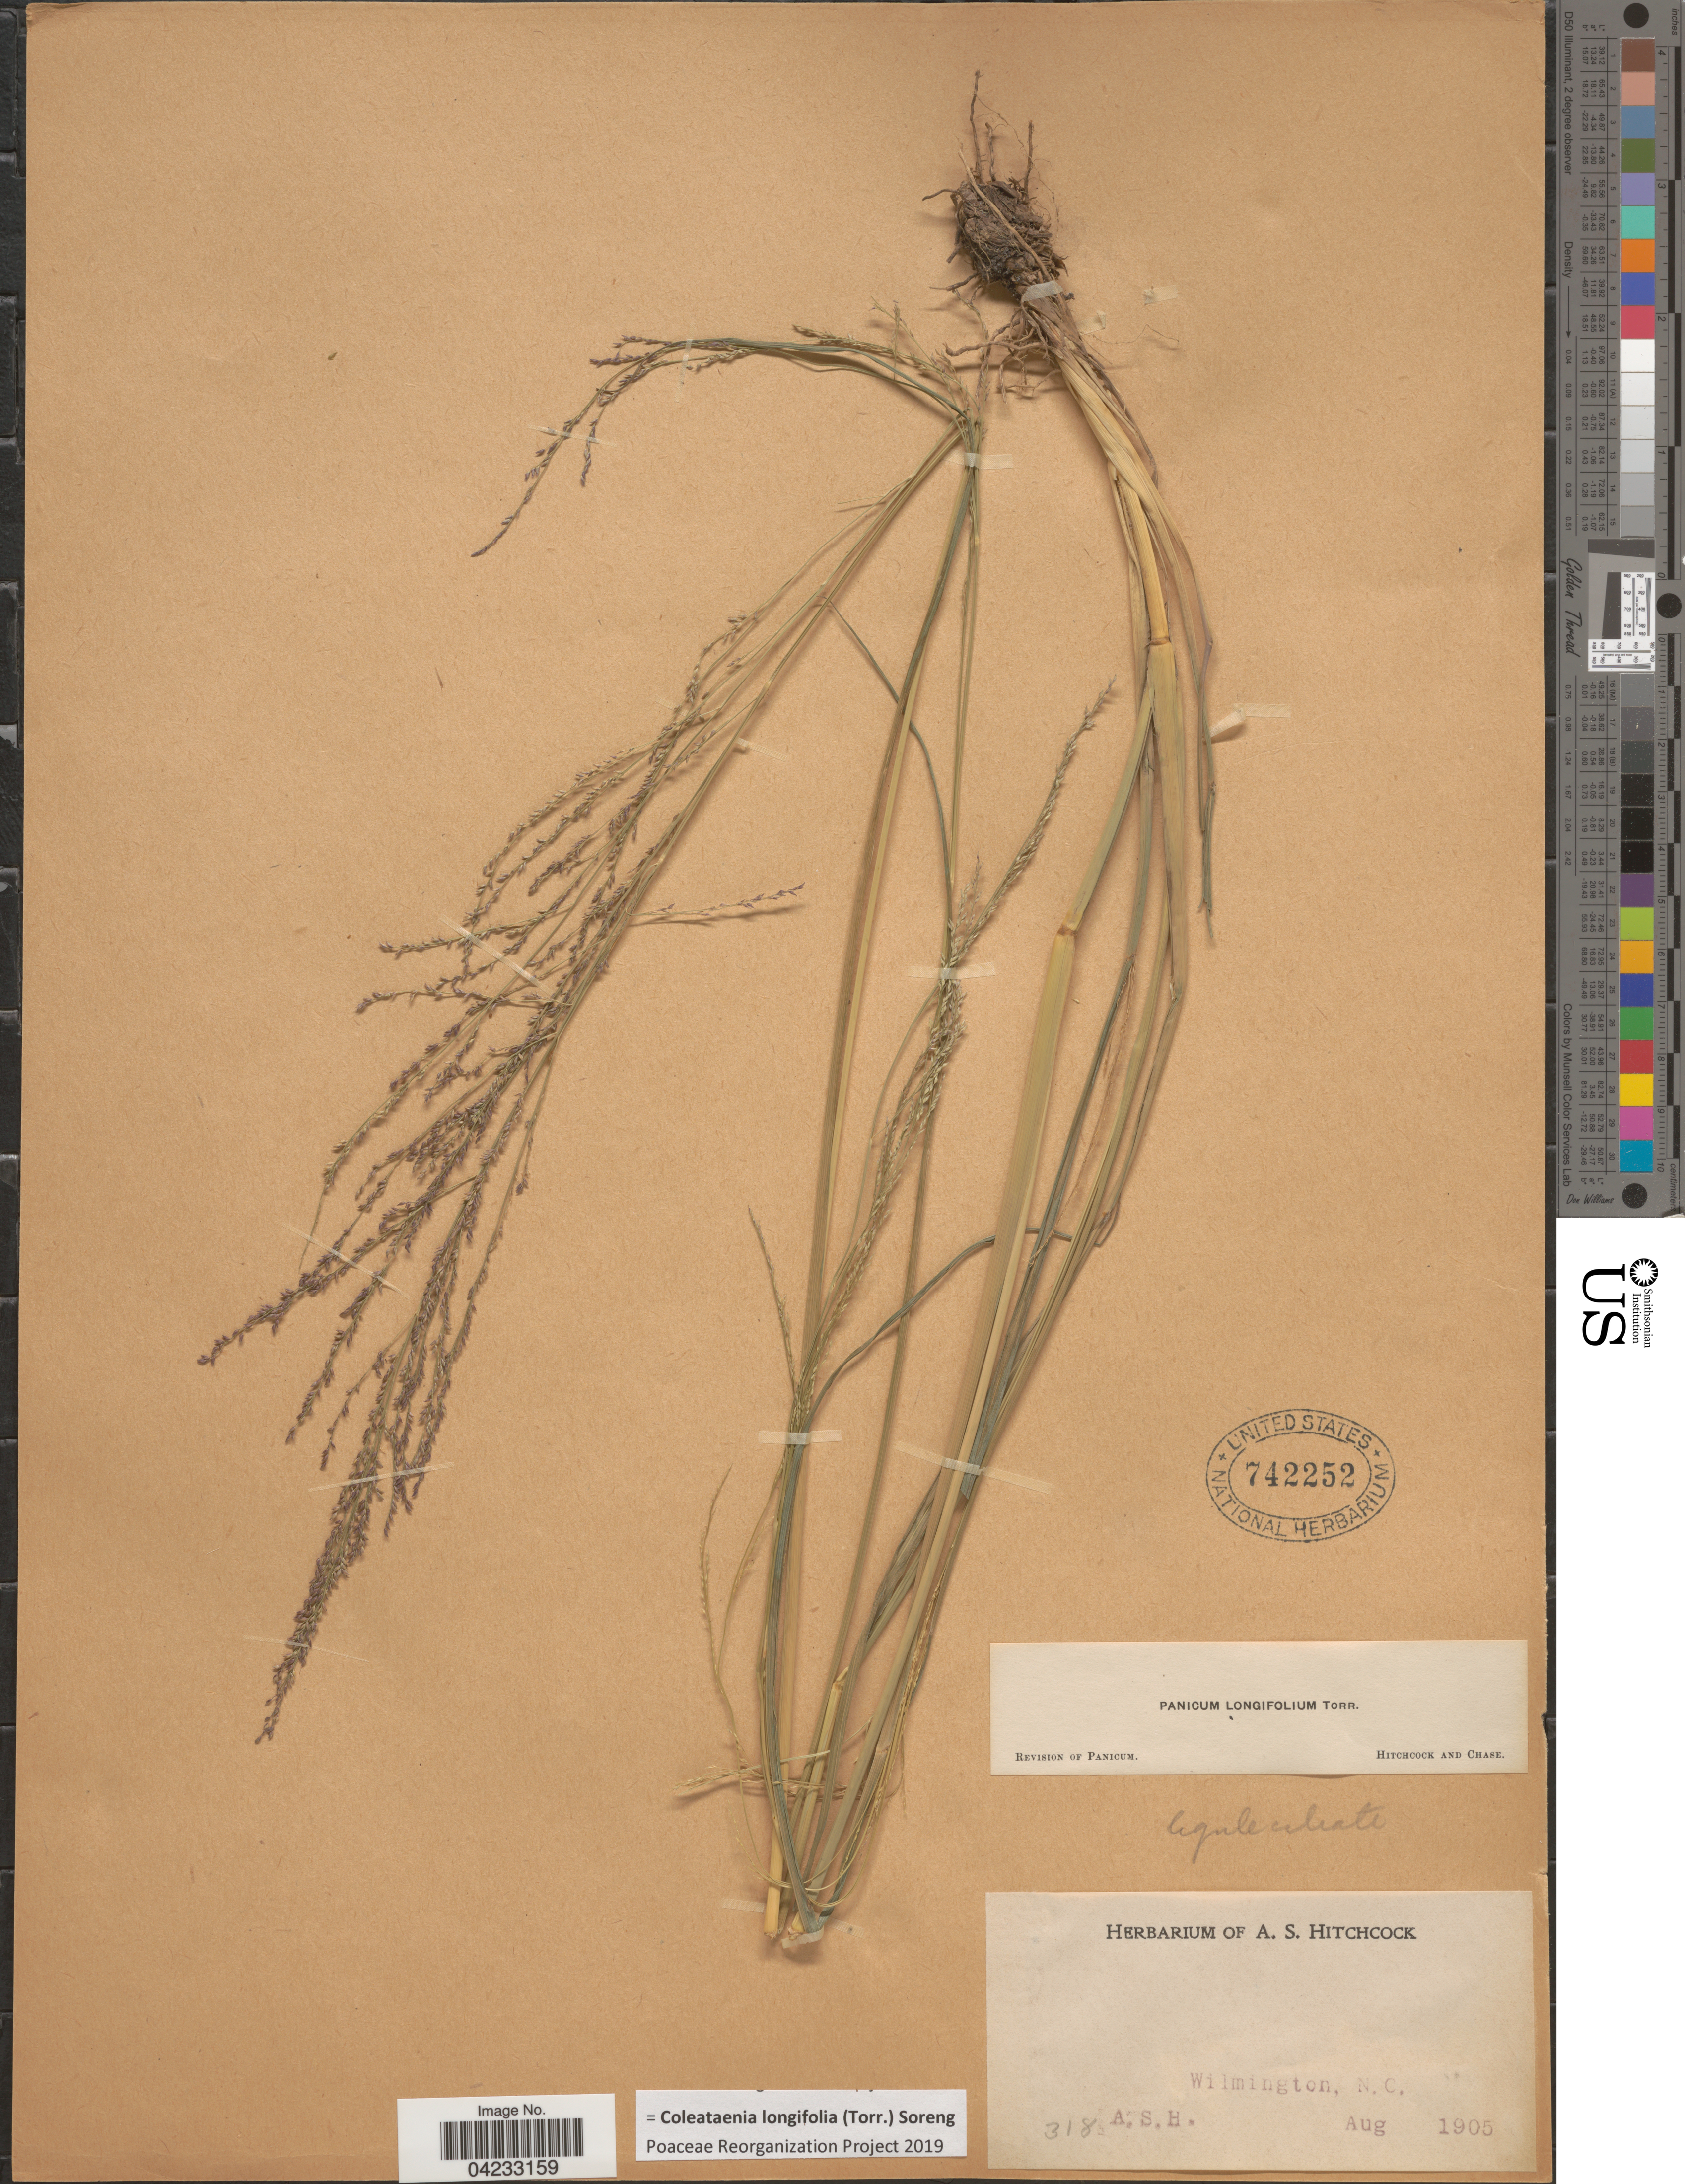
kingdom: Plantae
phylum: Tracheophyta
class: Liliopsida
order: Poales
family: Poaceae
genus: Coleataenia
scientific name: Coleataenia longifolia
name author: (Torr.) Soreng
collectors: A. S. Hitchcock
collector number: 318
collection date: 1905-08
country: United States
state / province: North Carolina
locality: Wilmington.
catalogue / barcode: US 742252